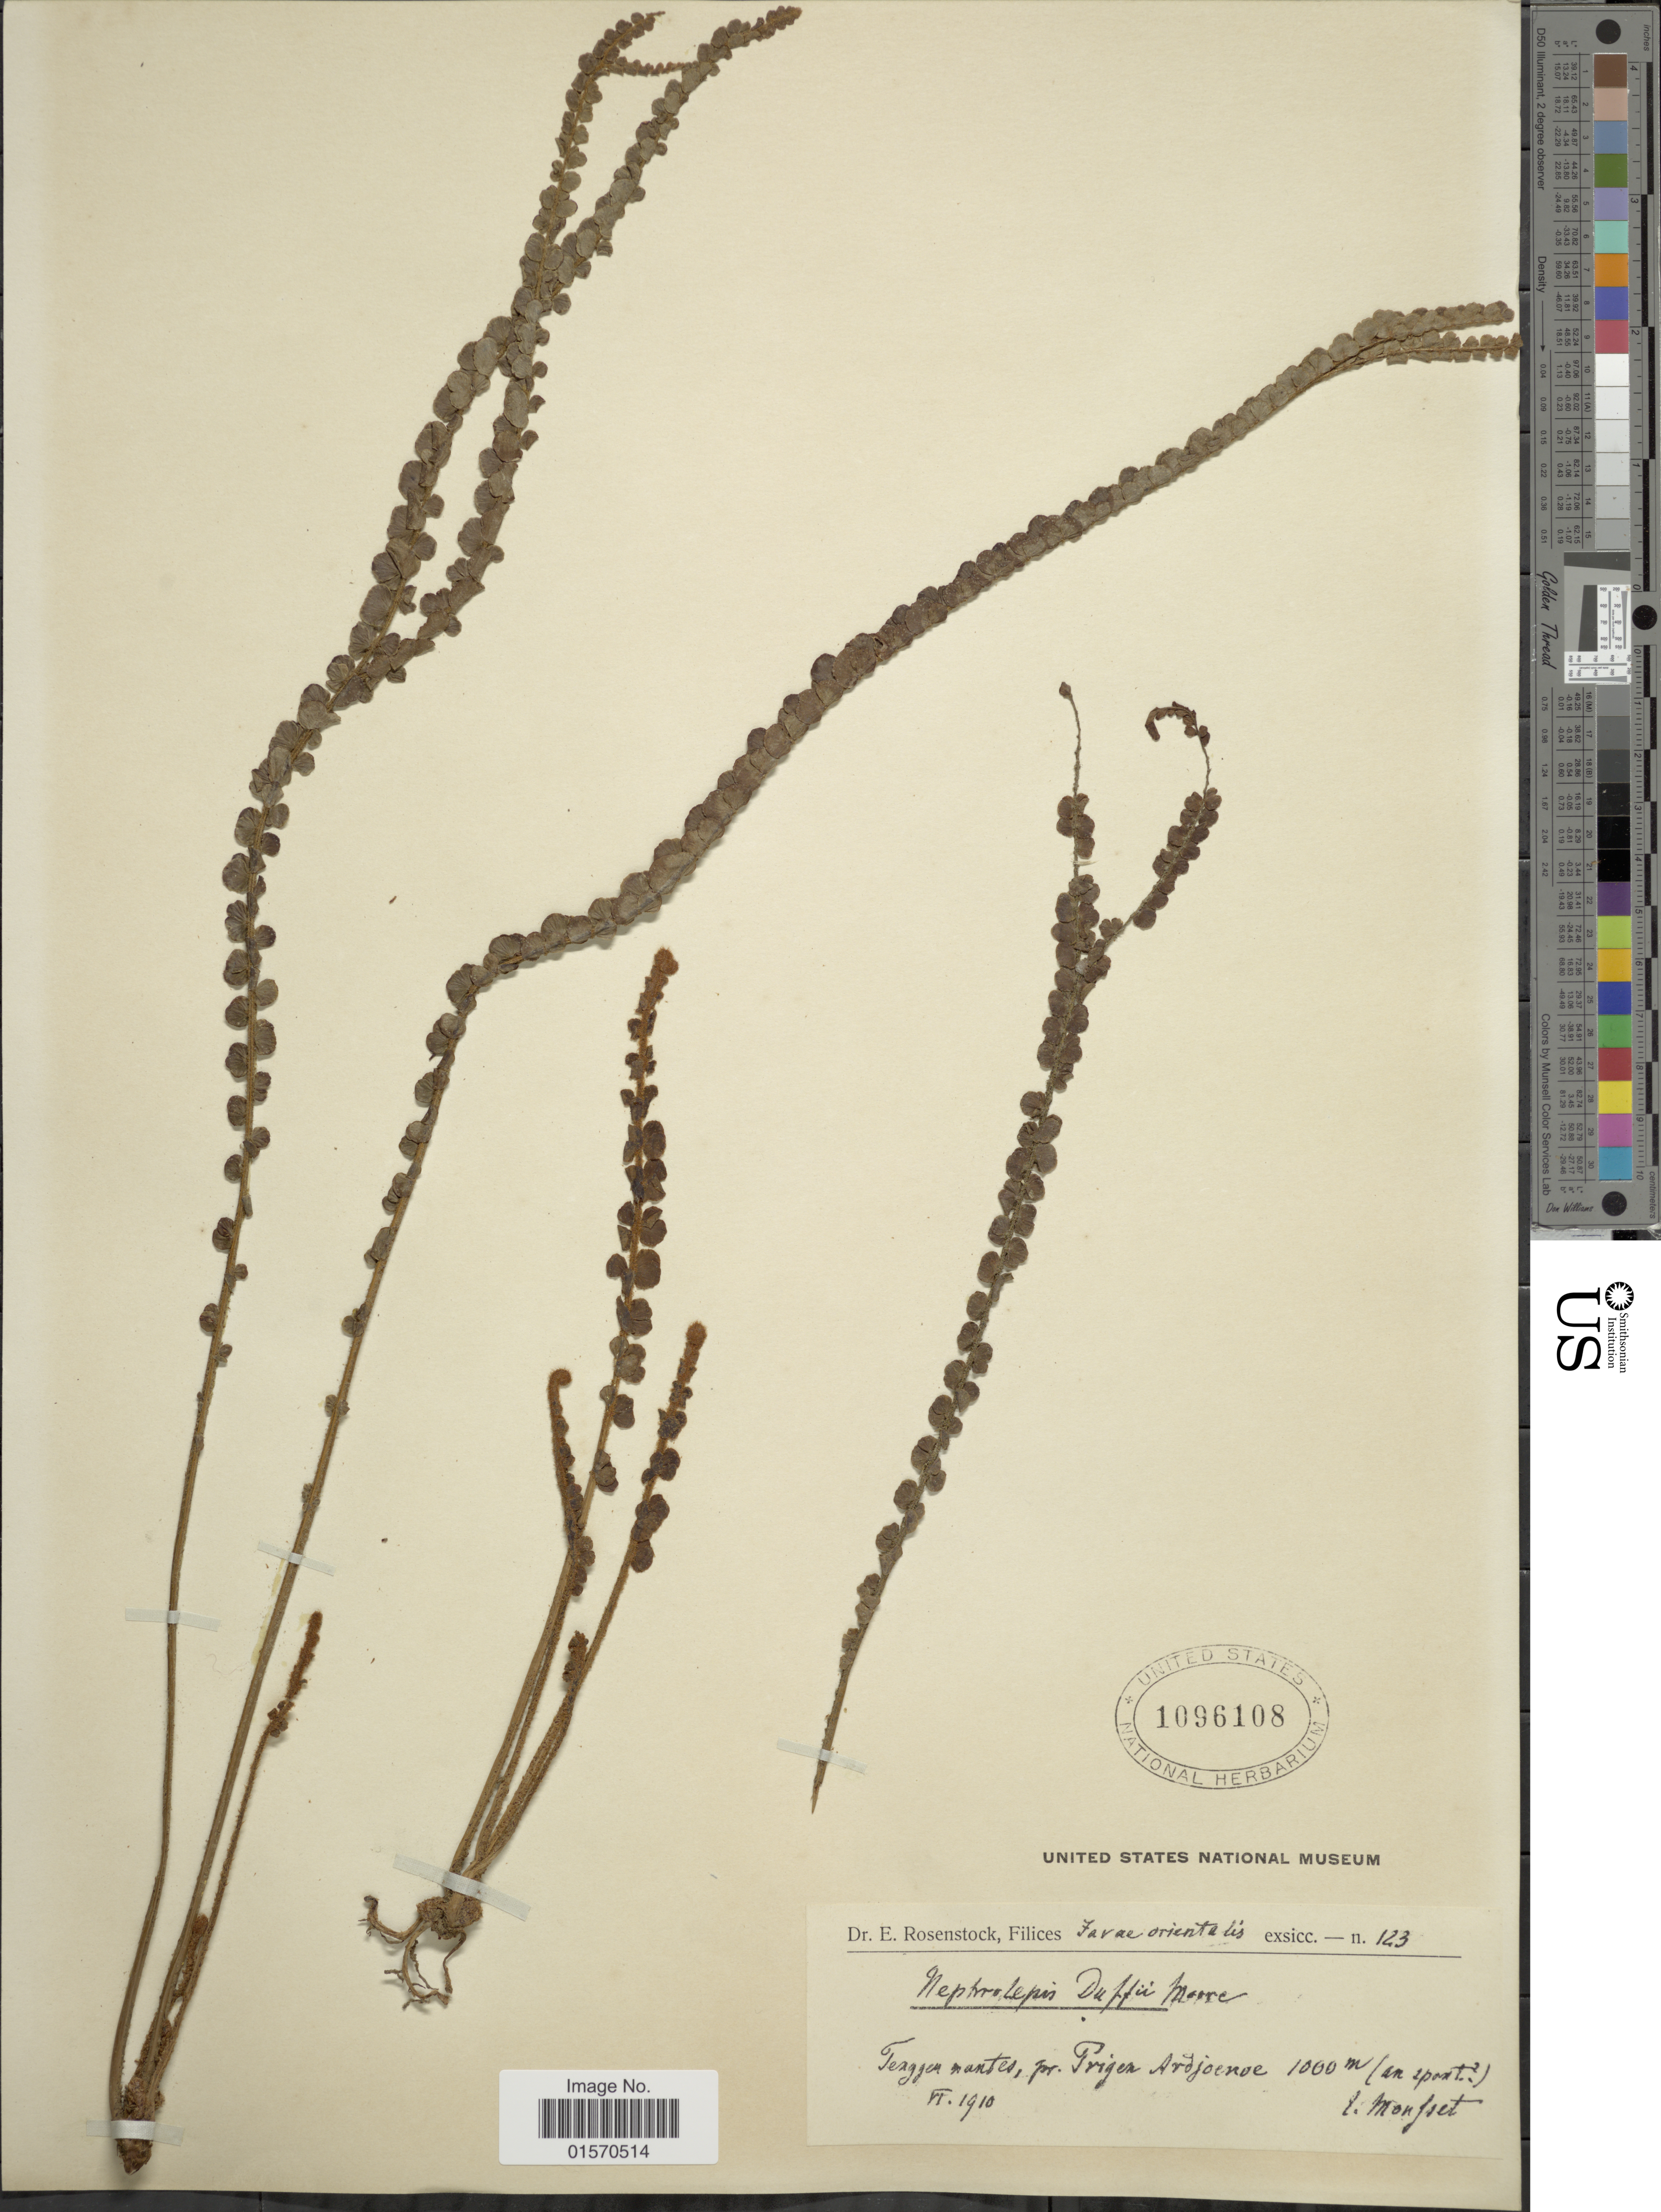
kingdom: Plantae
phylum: Tracheophyta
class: Polypodiopsida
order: Polypodiales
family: Nephrolepidaceae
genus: Nephrolepis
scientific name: Nephrolepis duffii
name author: T. Moore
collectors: Mousset, --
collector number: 123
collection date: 1910-06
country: Indonesia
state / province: Java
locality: Tengger montes, pr. Trigen Ardjoenoe.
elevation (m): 1000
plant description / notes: Corrected "Tenggen montes, pr. Friger Ardjoenoe" to Tengger montes, pr. Trigen Ardjoenoe.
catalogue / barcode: US 1096108